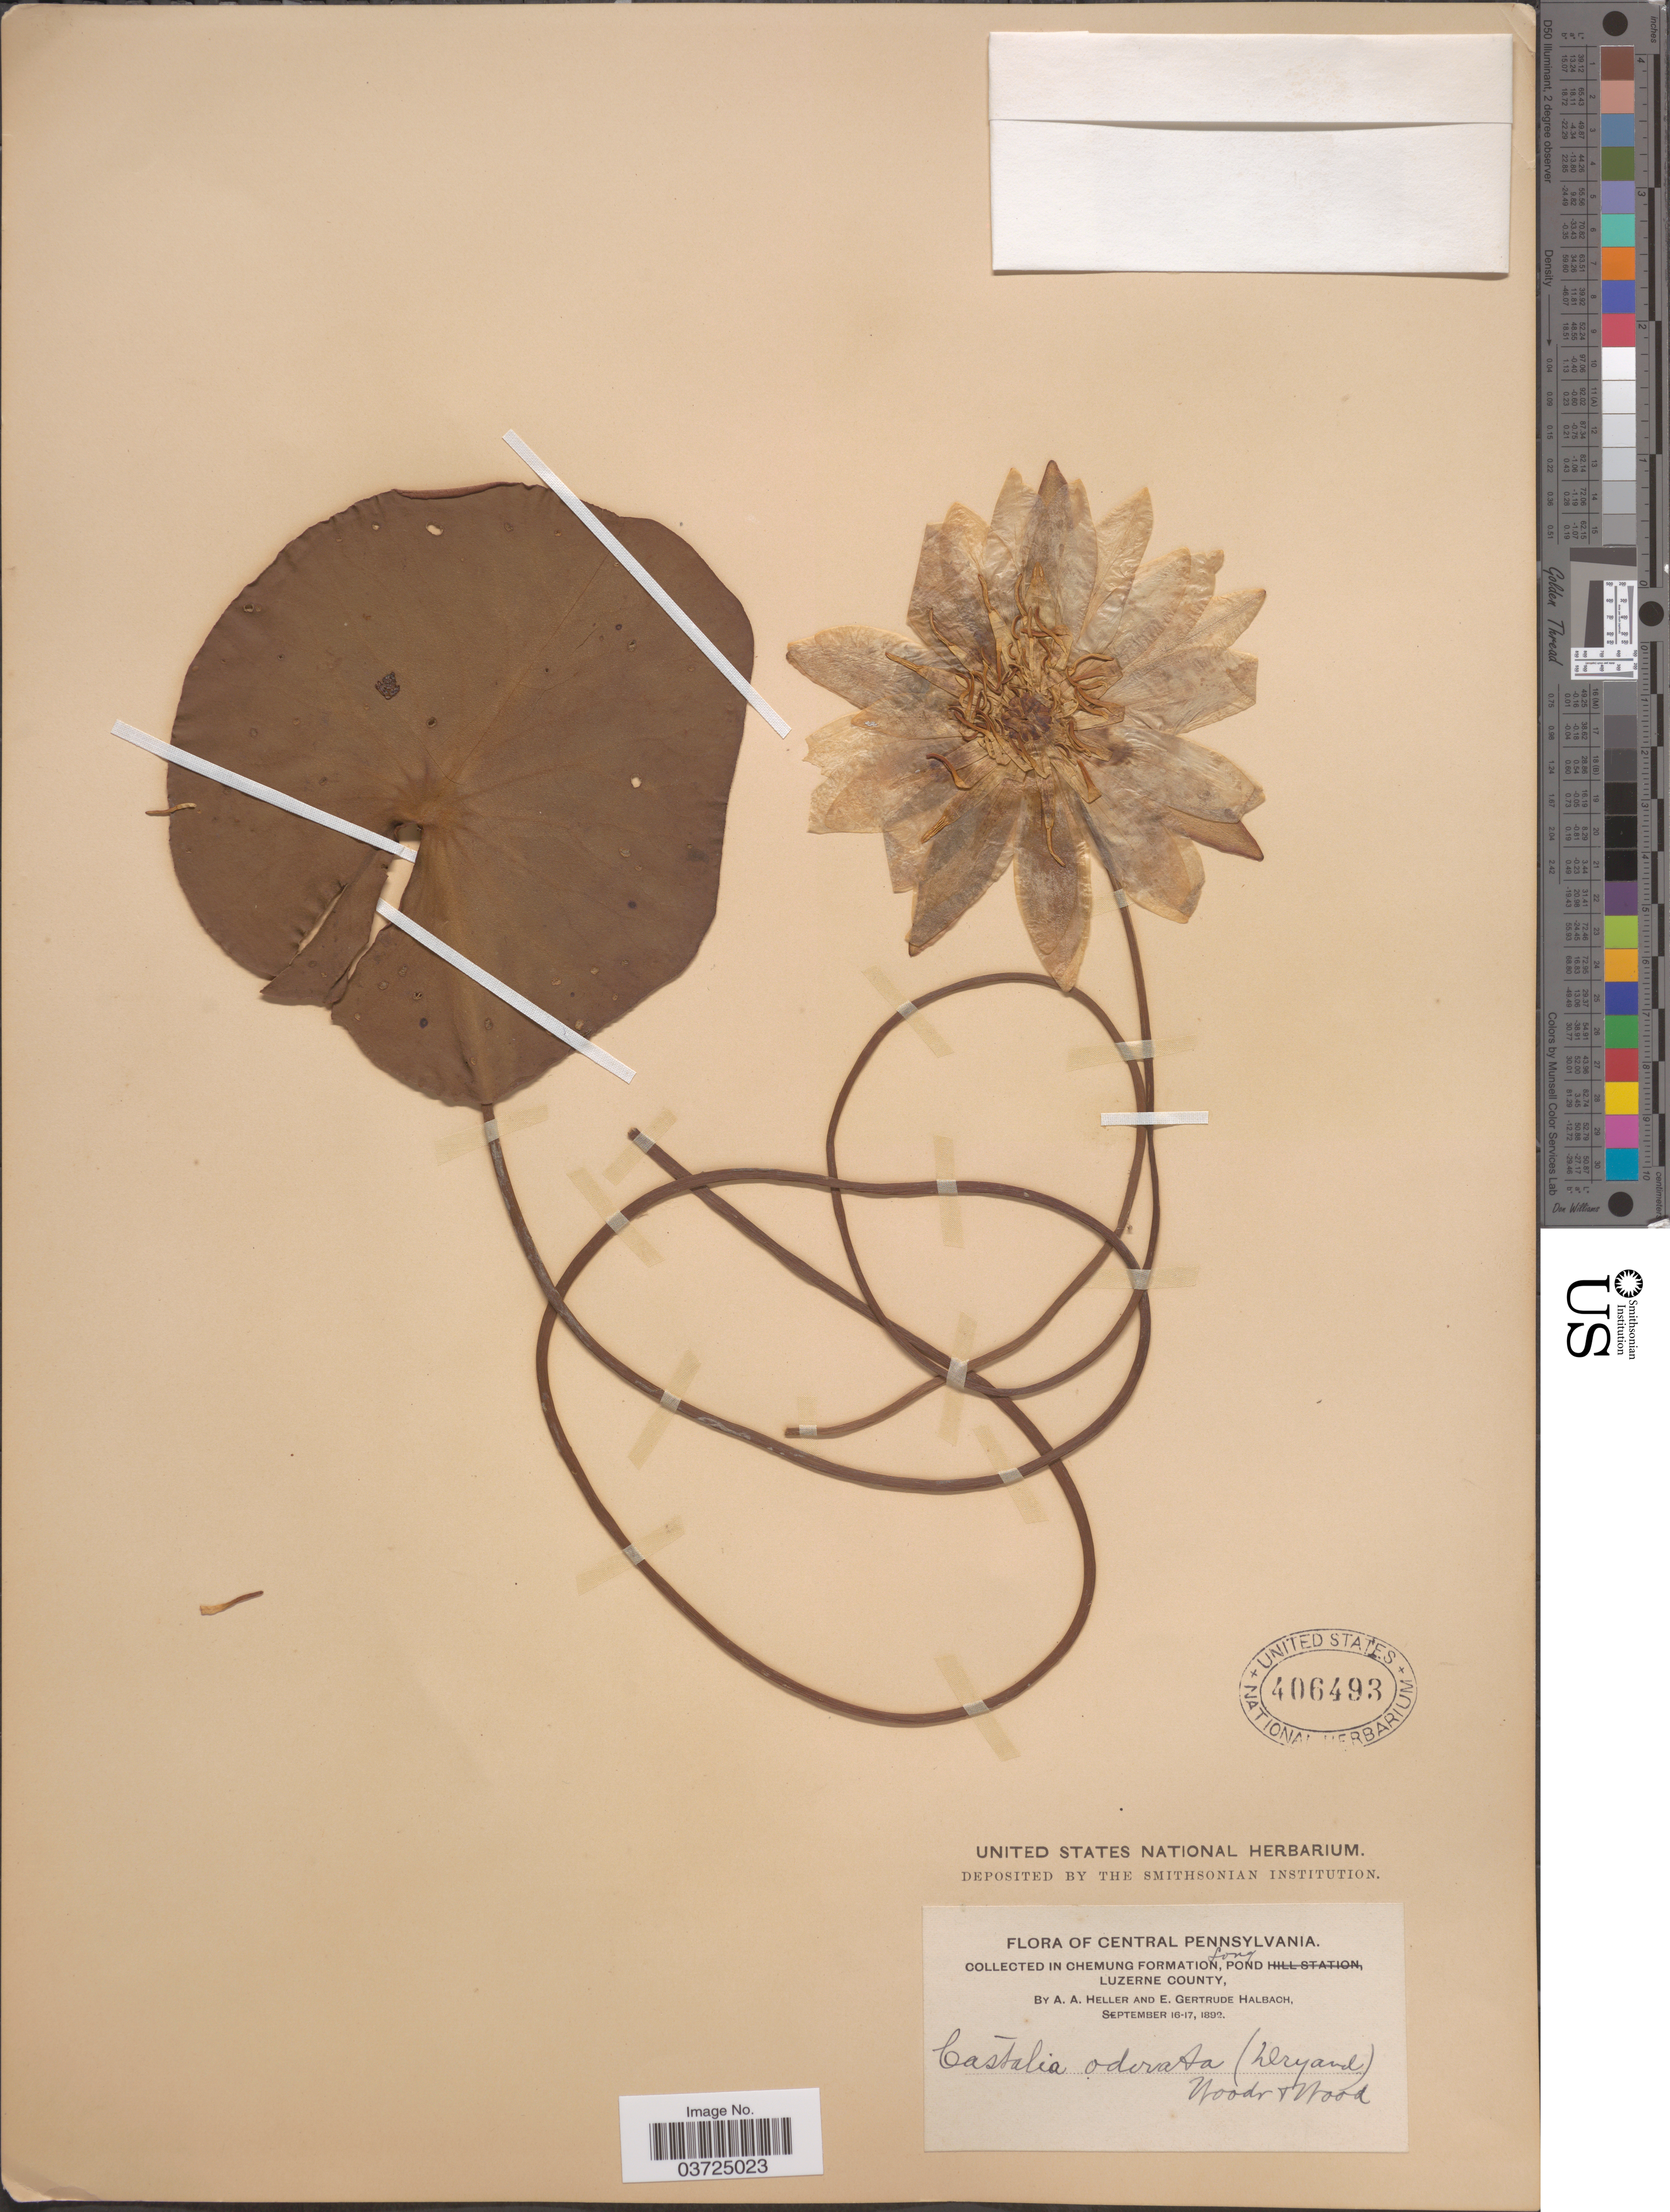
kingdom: Plantae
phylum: Tracheophyta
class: Magnoliopsida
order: Nymphaeales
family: Nymphaeaceae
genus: Nymphaea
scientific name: Nymphaea odorata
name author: Aiton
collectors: A. A. Heller & E. G. Halbach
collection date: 1892-09-16/1892-09-17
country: United States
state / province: Pennsylvania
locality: Central Pennsylvania. Chemung Formation, Long Pond, Luzerne County.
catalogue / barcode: US 406493